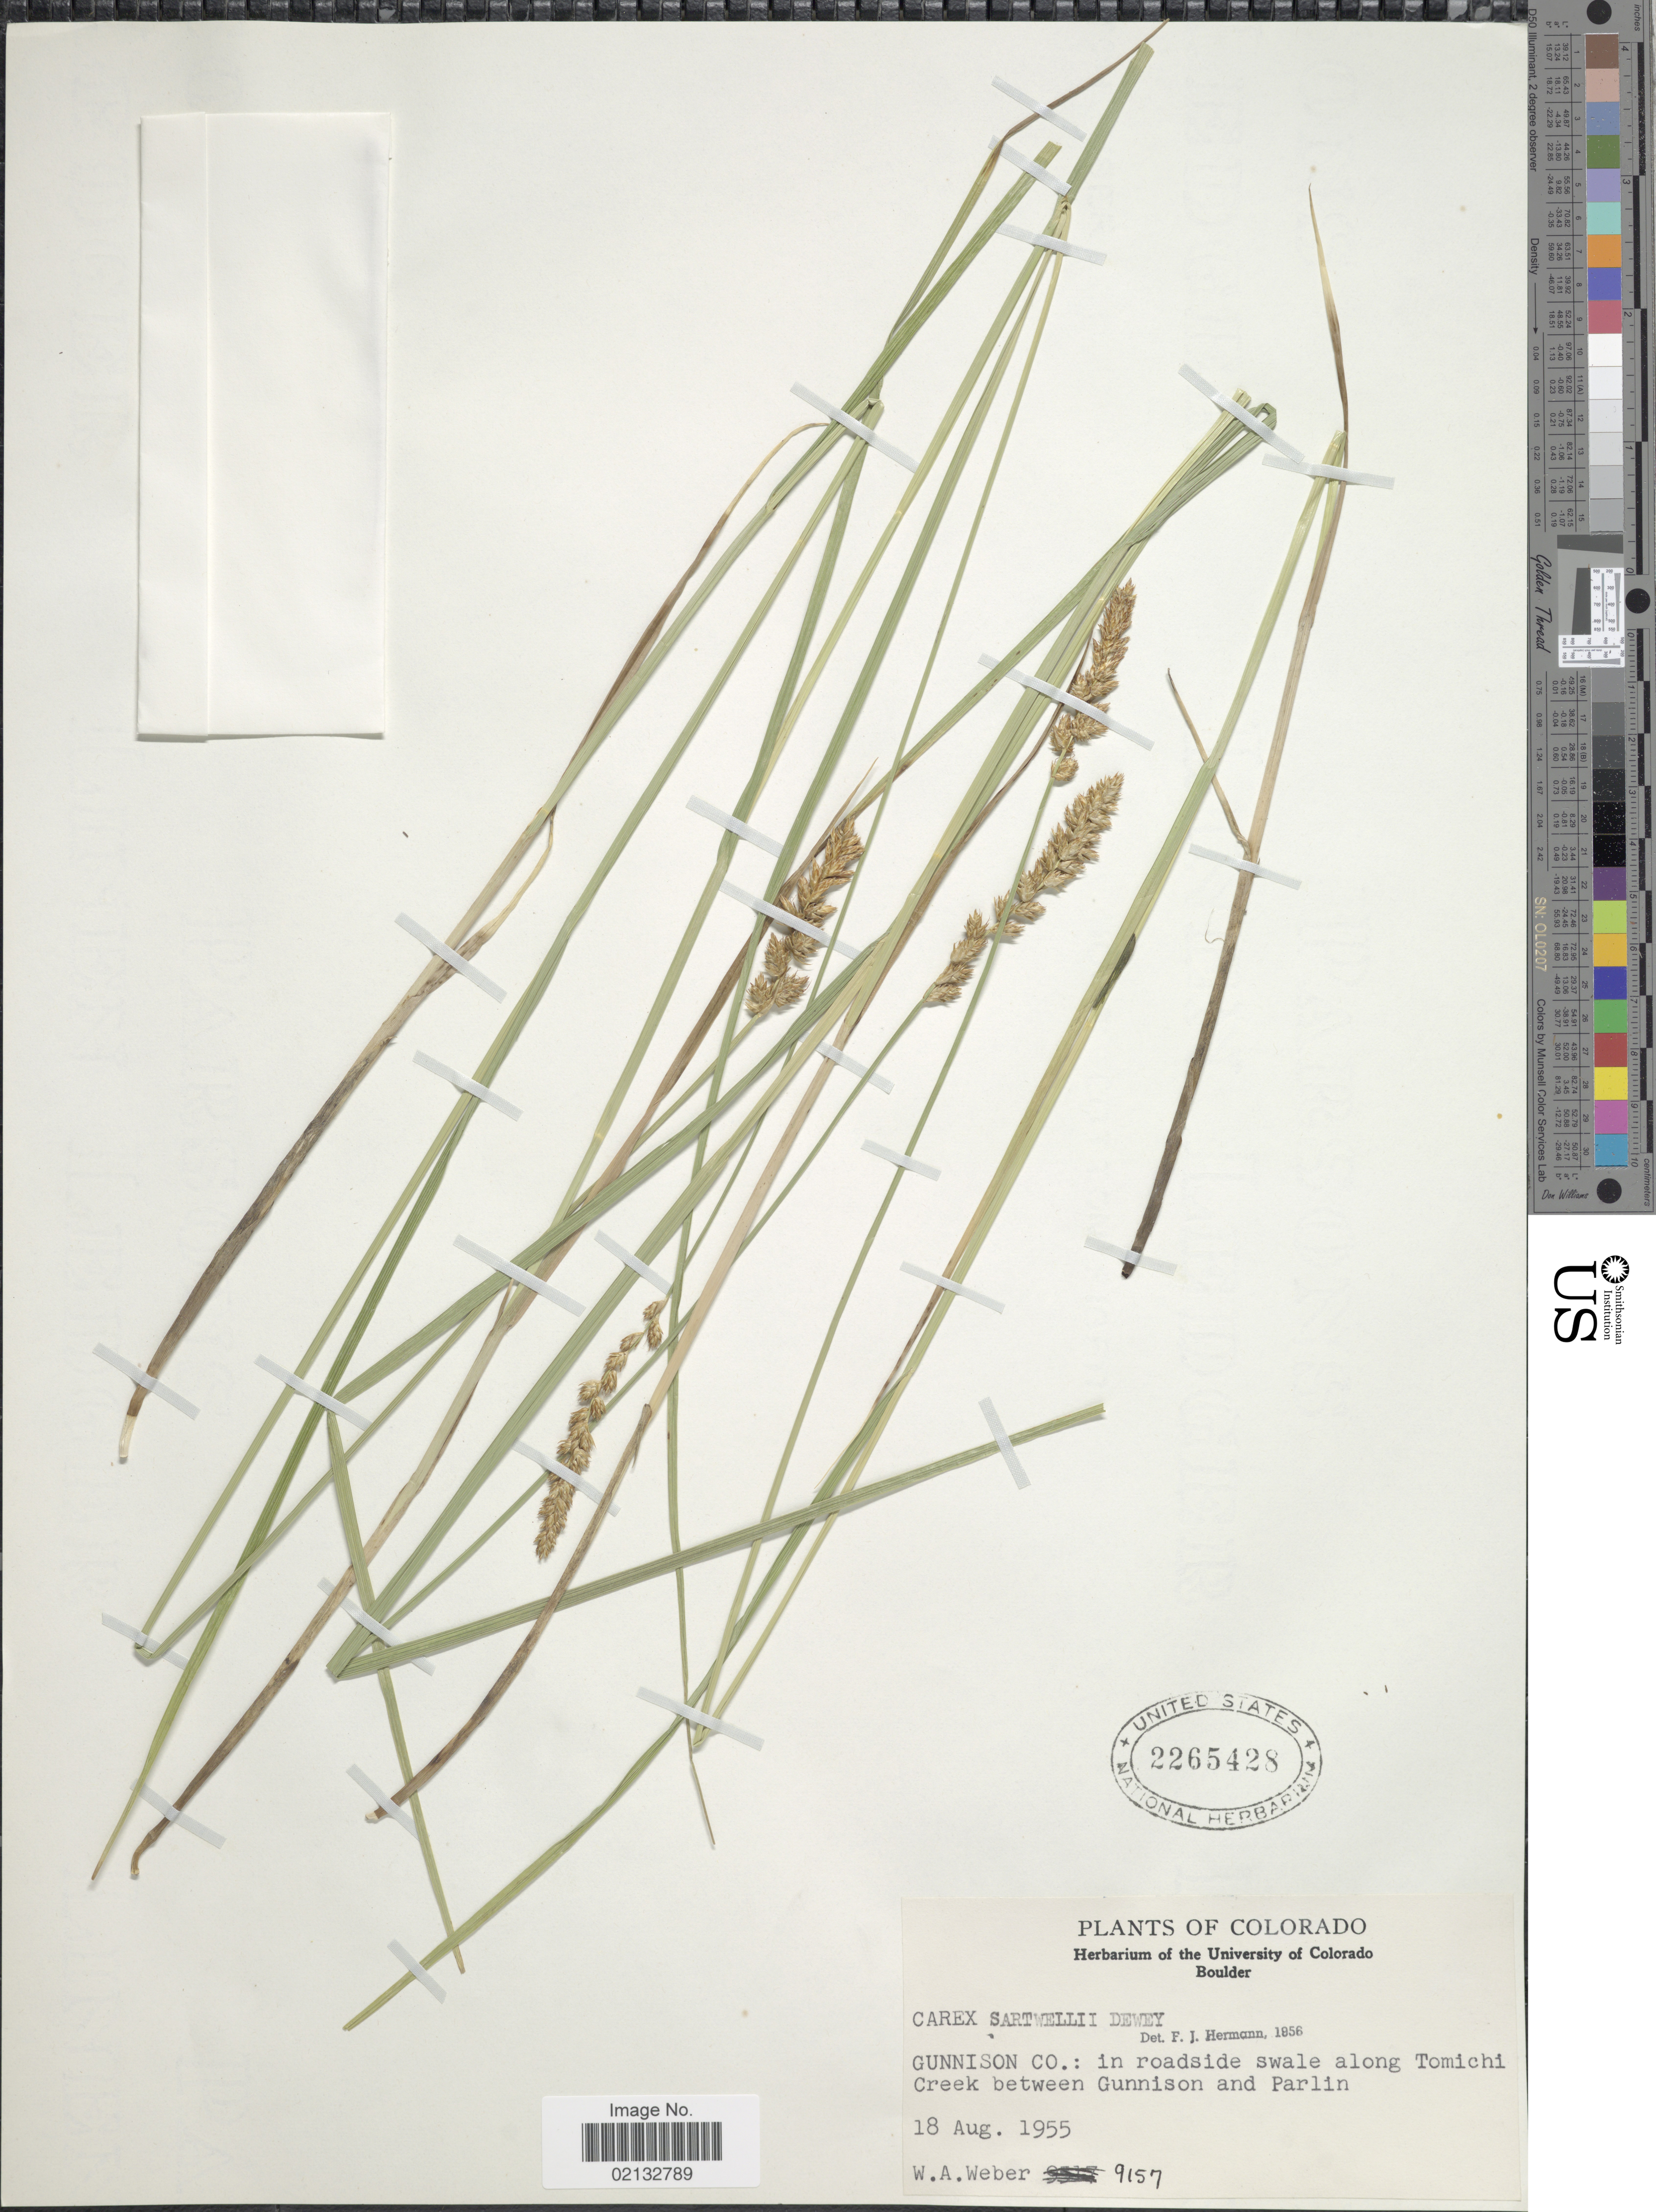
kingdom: Plantae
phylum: Tracheophyta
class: Liliopsida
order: Poales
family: Cyperaceae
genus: Carex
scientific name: Carex sartwellii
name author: Dewey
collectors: W. A. Weber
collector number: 9157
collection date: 1955-08-18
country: United States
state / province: Colorado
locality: Gunnison Co.: along Tomichi Creek between Gunnison and Parlin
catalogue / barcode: US 2265428